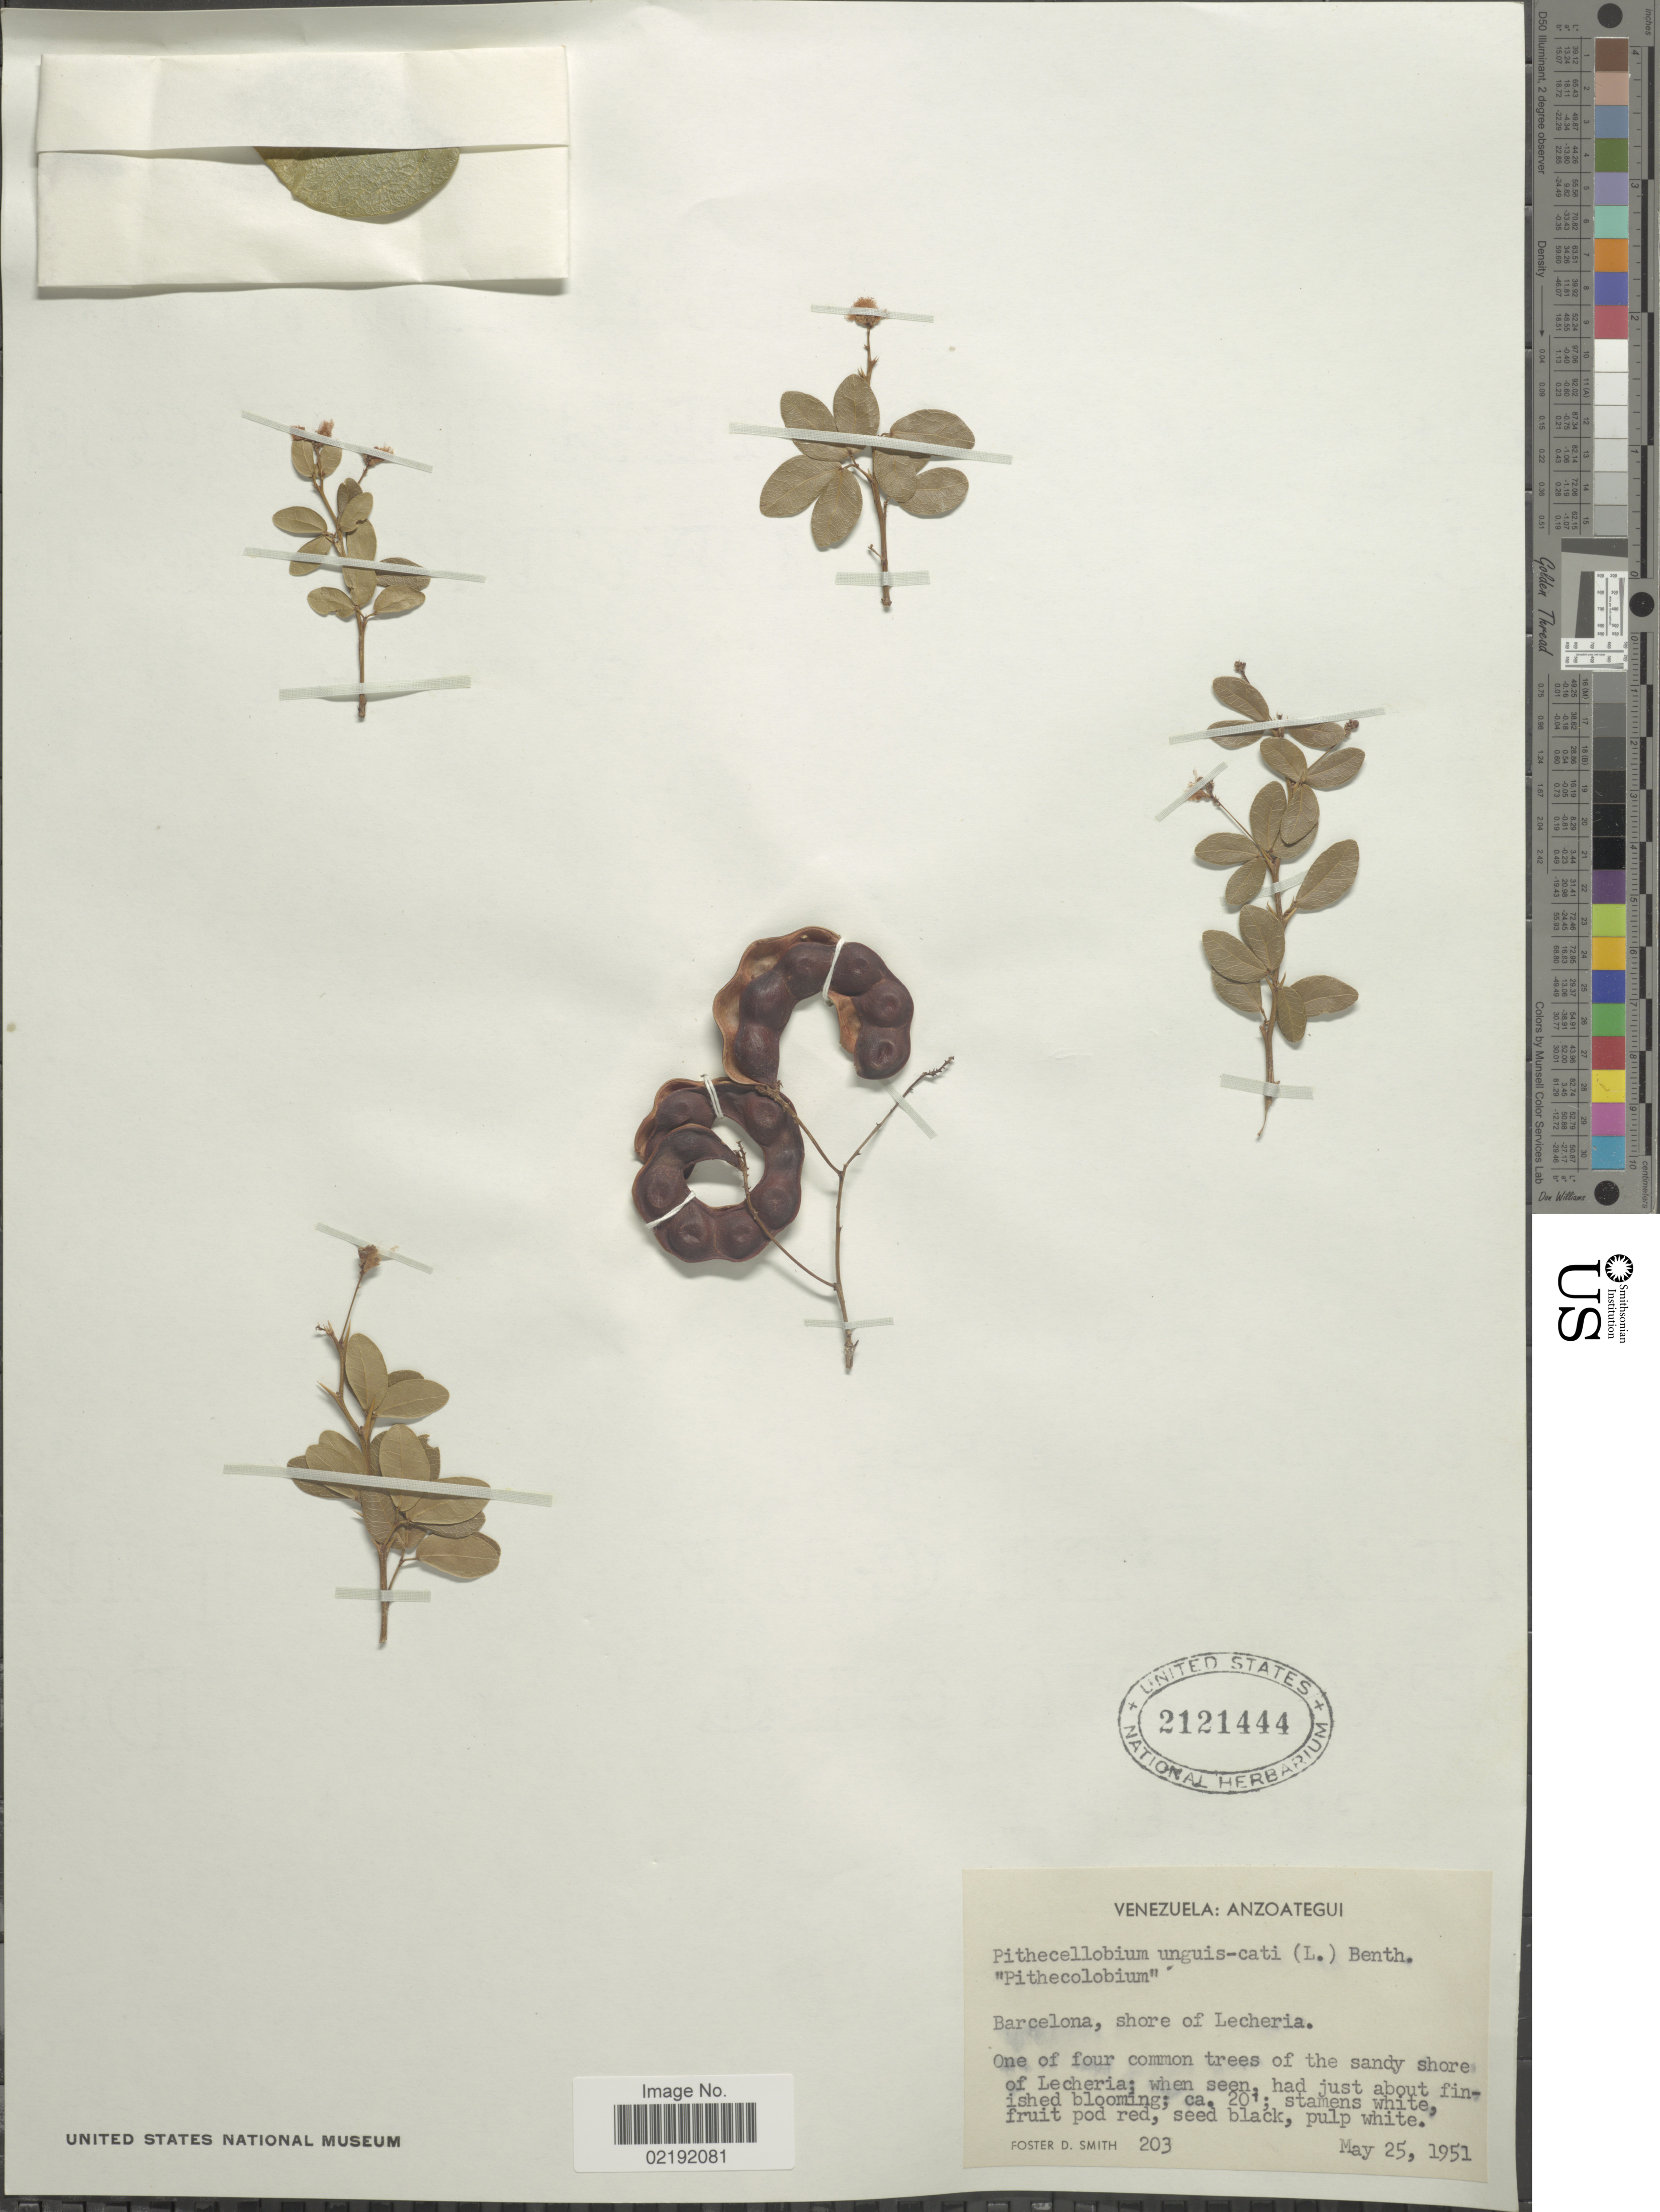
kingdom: Plantae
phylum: Tracheophyta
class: Magnoliopsida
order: Fabales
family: Fabaceae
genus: Pithecellobium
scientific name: Pithecellobium unguis-cati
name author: (L.) Benth.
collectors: F. Smith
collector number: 203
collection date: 1951-05-25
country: Venezuela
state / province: Anzoategui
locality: Barcelona, shore of Lecheria. One of four common trees of the sandy shore of Lecheria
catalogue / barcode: US 2121444